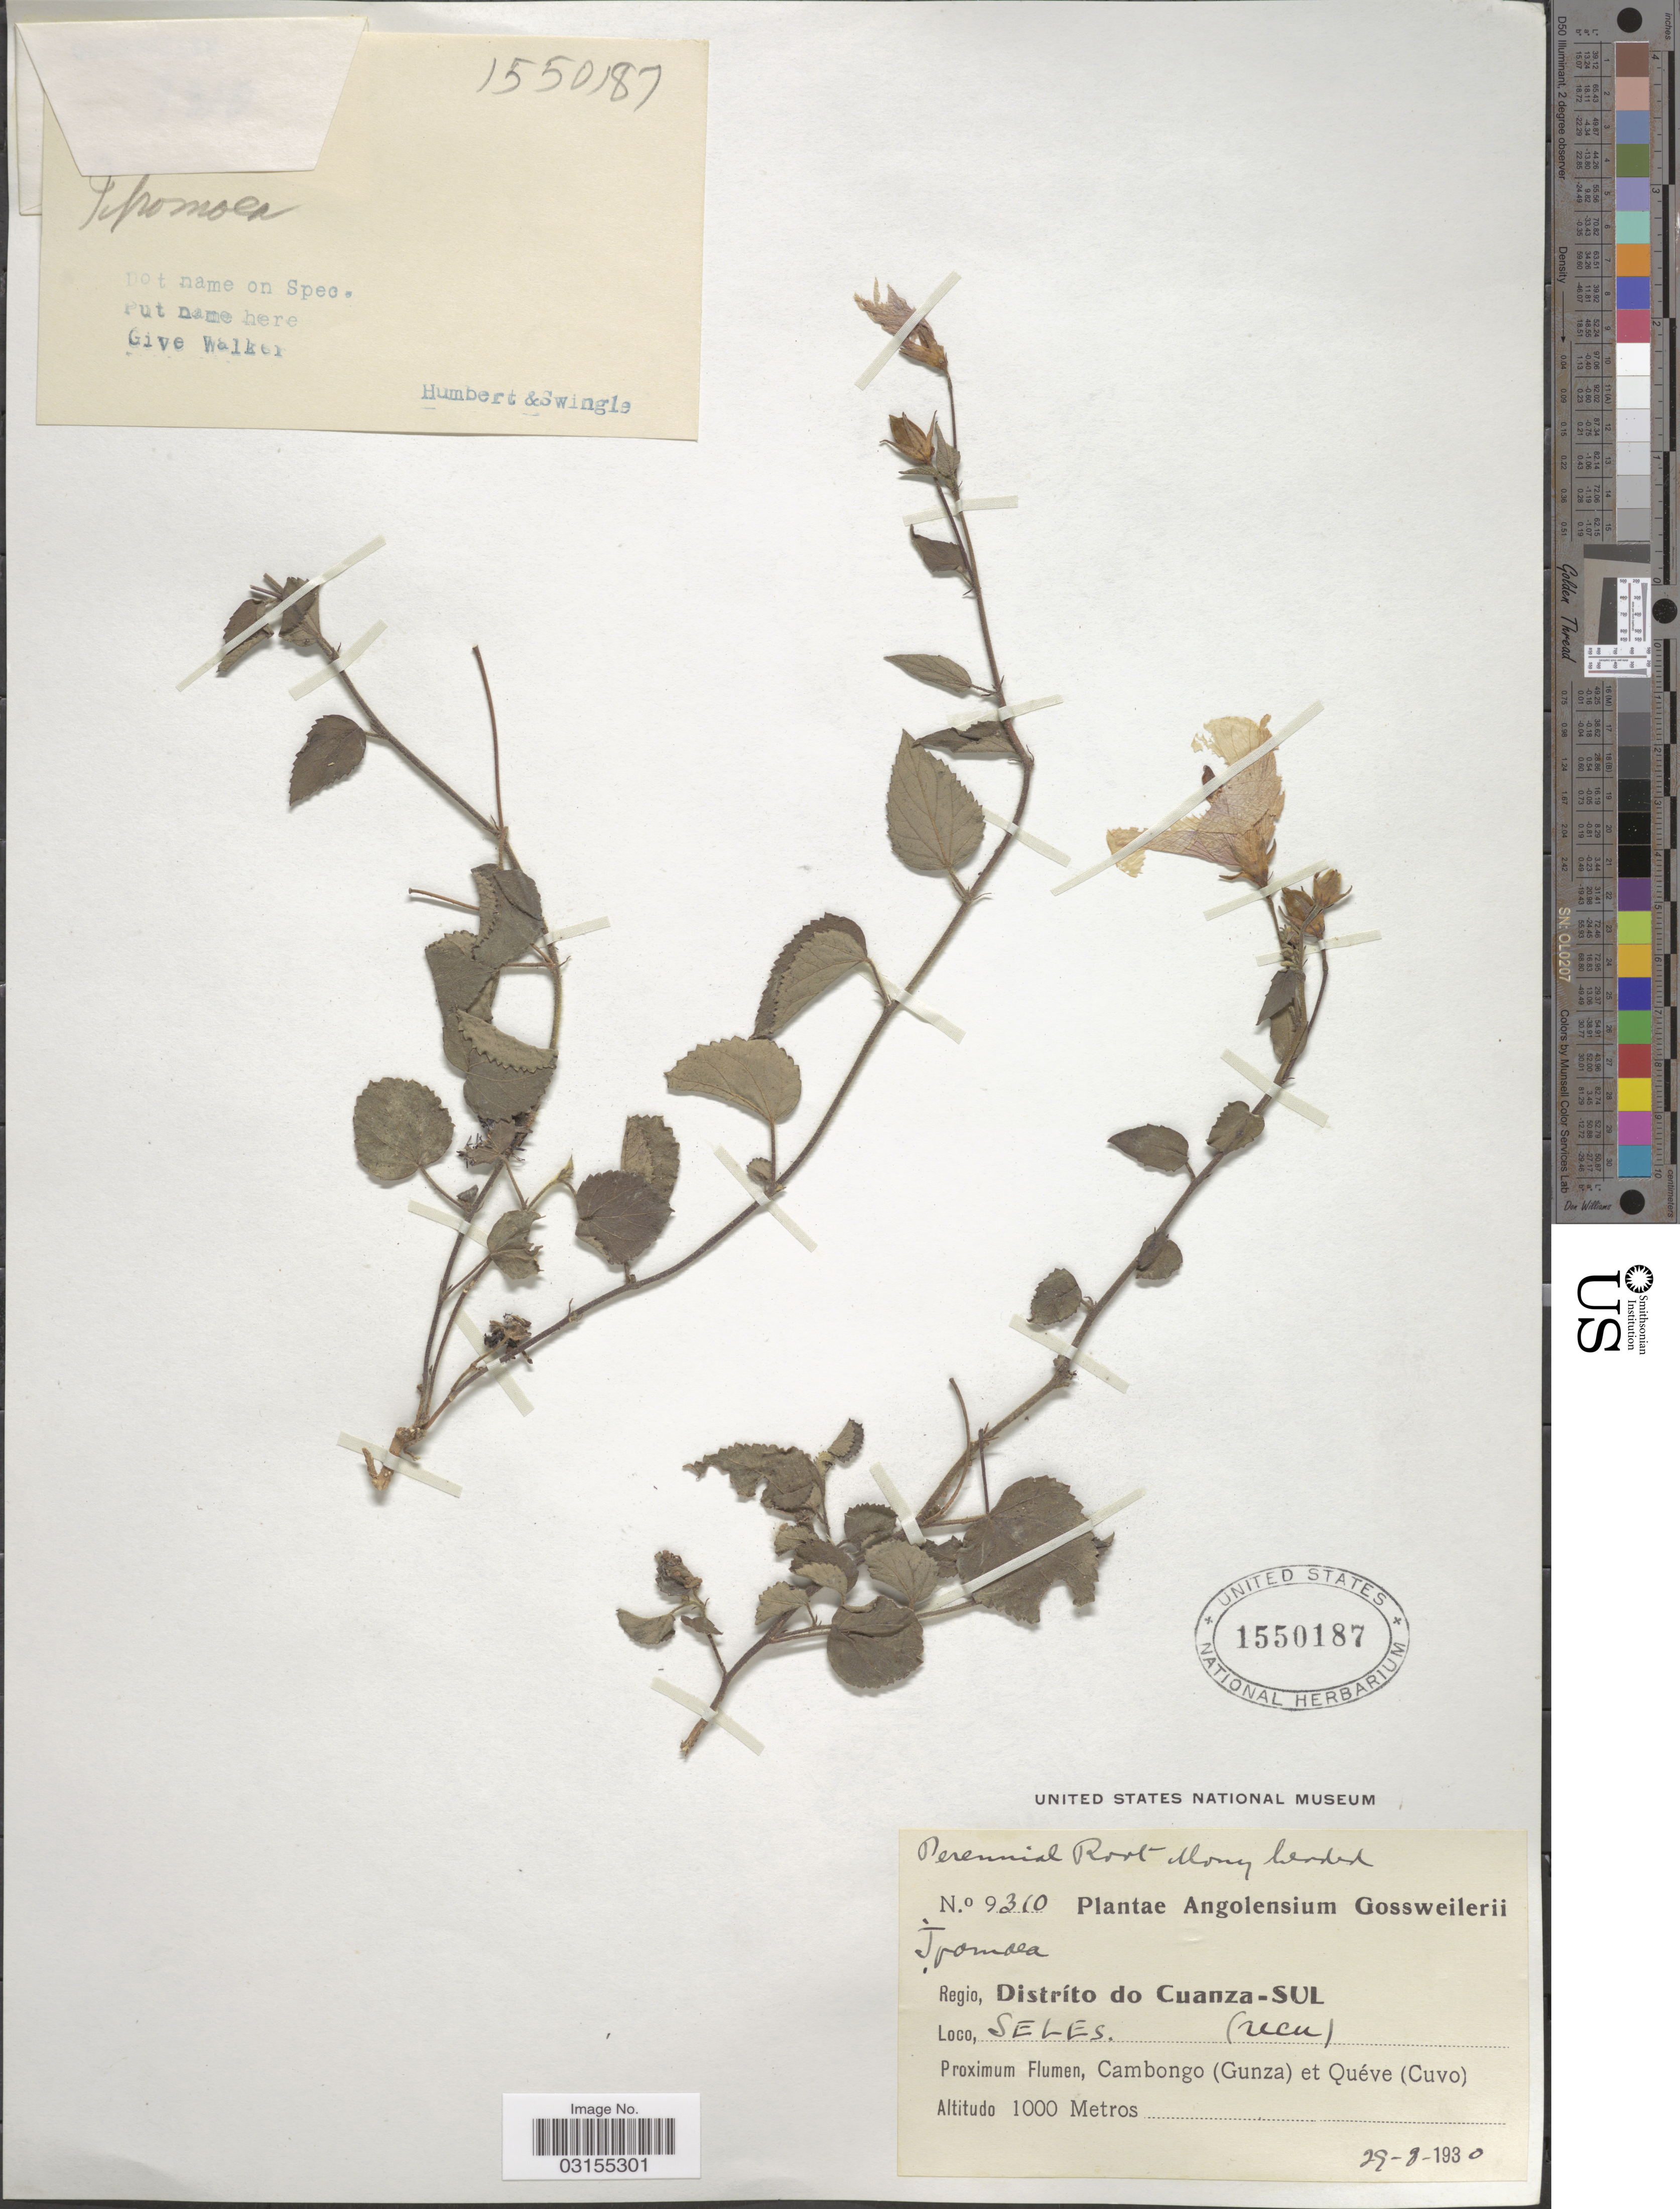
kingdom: Plantae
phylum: Tracheophyta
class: Magnoliopsida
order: Solanales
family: Convolvulaceae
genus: Ipomoea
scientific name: Ipomoea sp.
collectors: -. Gossweiler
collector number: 9310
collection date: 1930-08-29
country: Angola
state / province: Cuanza Sul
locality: Regio, Distrito do Cuanzu-Sul, Seles (recu) Proximum Flumen, Cambongo (Gunza) et Quéve (Cuvo).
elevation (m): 1000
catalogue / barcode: US 1550187